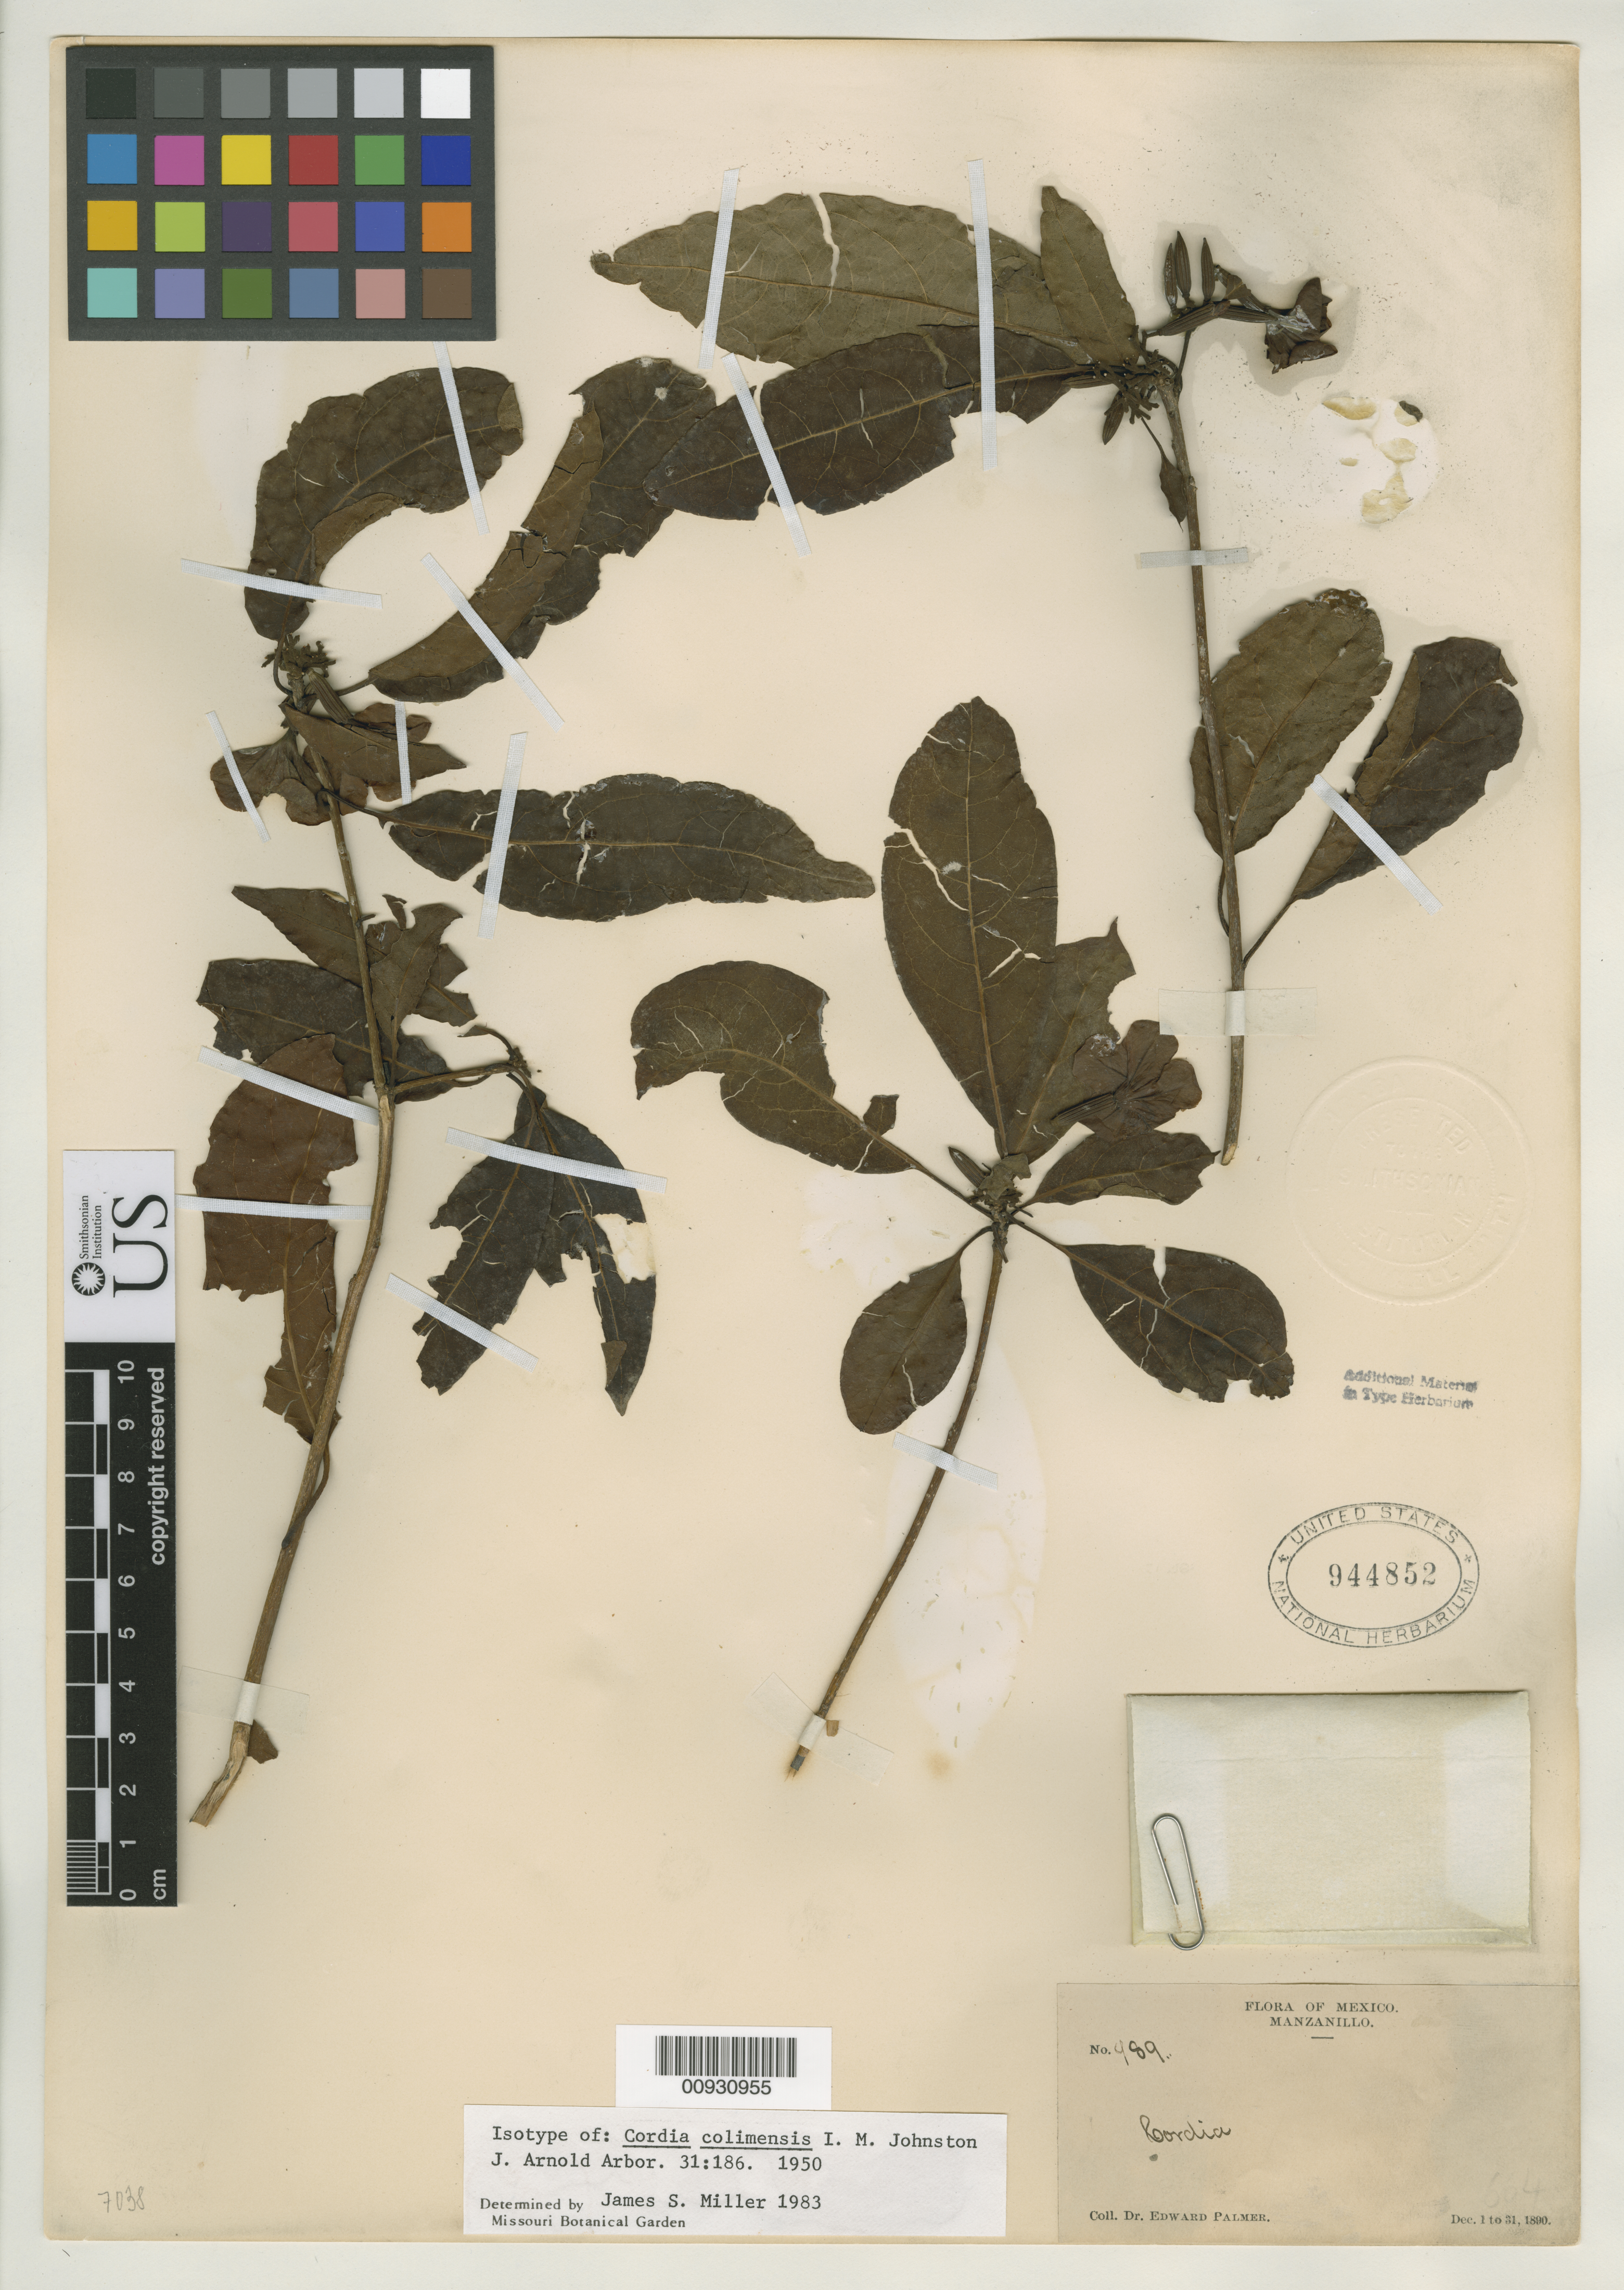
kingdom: Plantae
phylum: Tracheophyta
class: Magnoliopsida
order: Boraginales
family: Cordiaceae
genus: Cordia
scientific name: Cordia colimensis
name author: I.M. Johnst.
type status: Isotype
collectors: E. Palmer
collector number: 989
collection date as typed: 01 Dec 1890 to 31 Dec 1890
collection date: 1890-12-01/1890-12-31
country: Mexico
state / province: Colima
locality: Manzanillo.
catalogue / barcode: US 944852